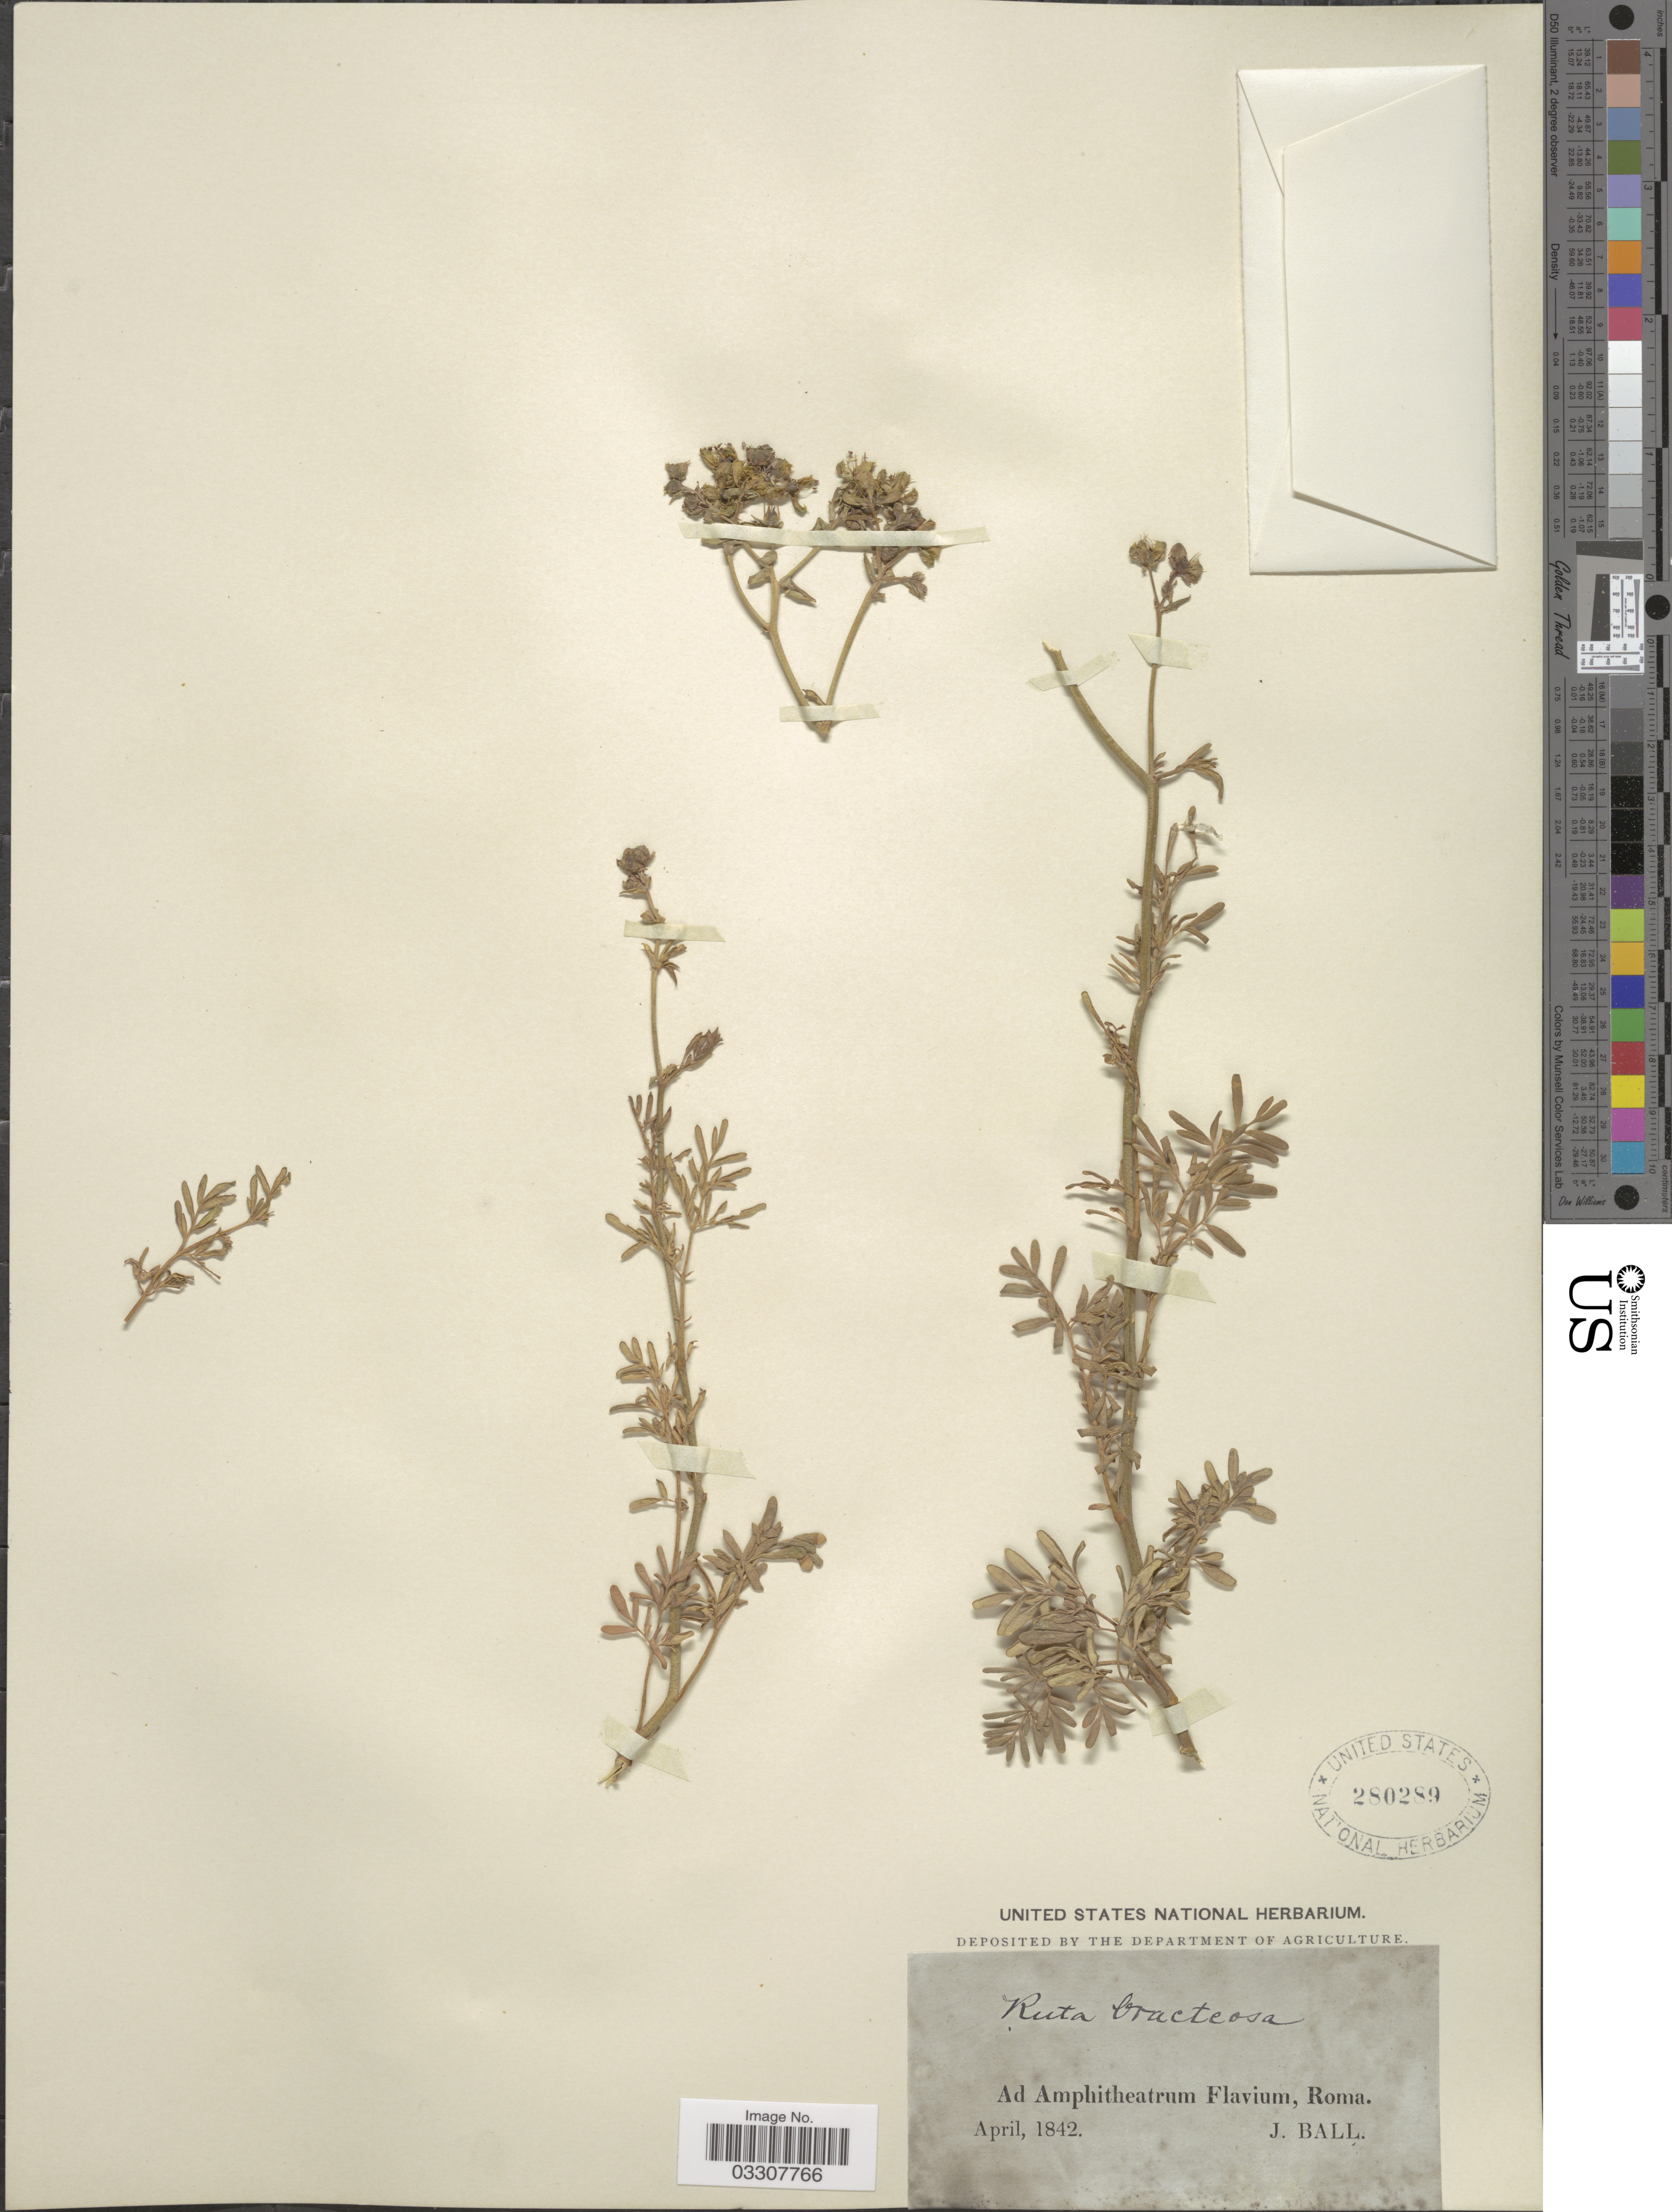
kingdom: Plantae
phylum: Tracheophyta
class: Magnoliopsida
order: Sapindales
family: Rutaceae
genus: Ruta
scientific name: Ruta chalepensis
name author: L.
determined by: Strong, Mark T., (BOT), Smithsonian Institution - National Museum of Natural History (UNITED STATES)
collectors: J. Ball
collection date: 1842-04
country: Italy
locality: Ad Amphitheatrum Flavium, Roma.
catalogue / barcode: US 280289